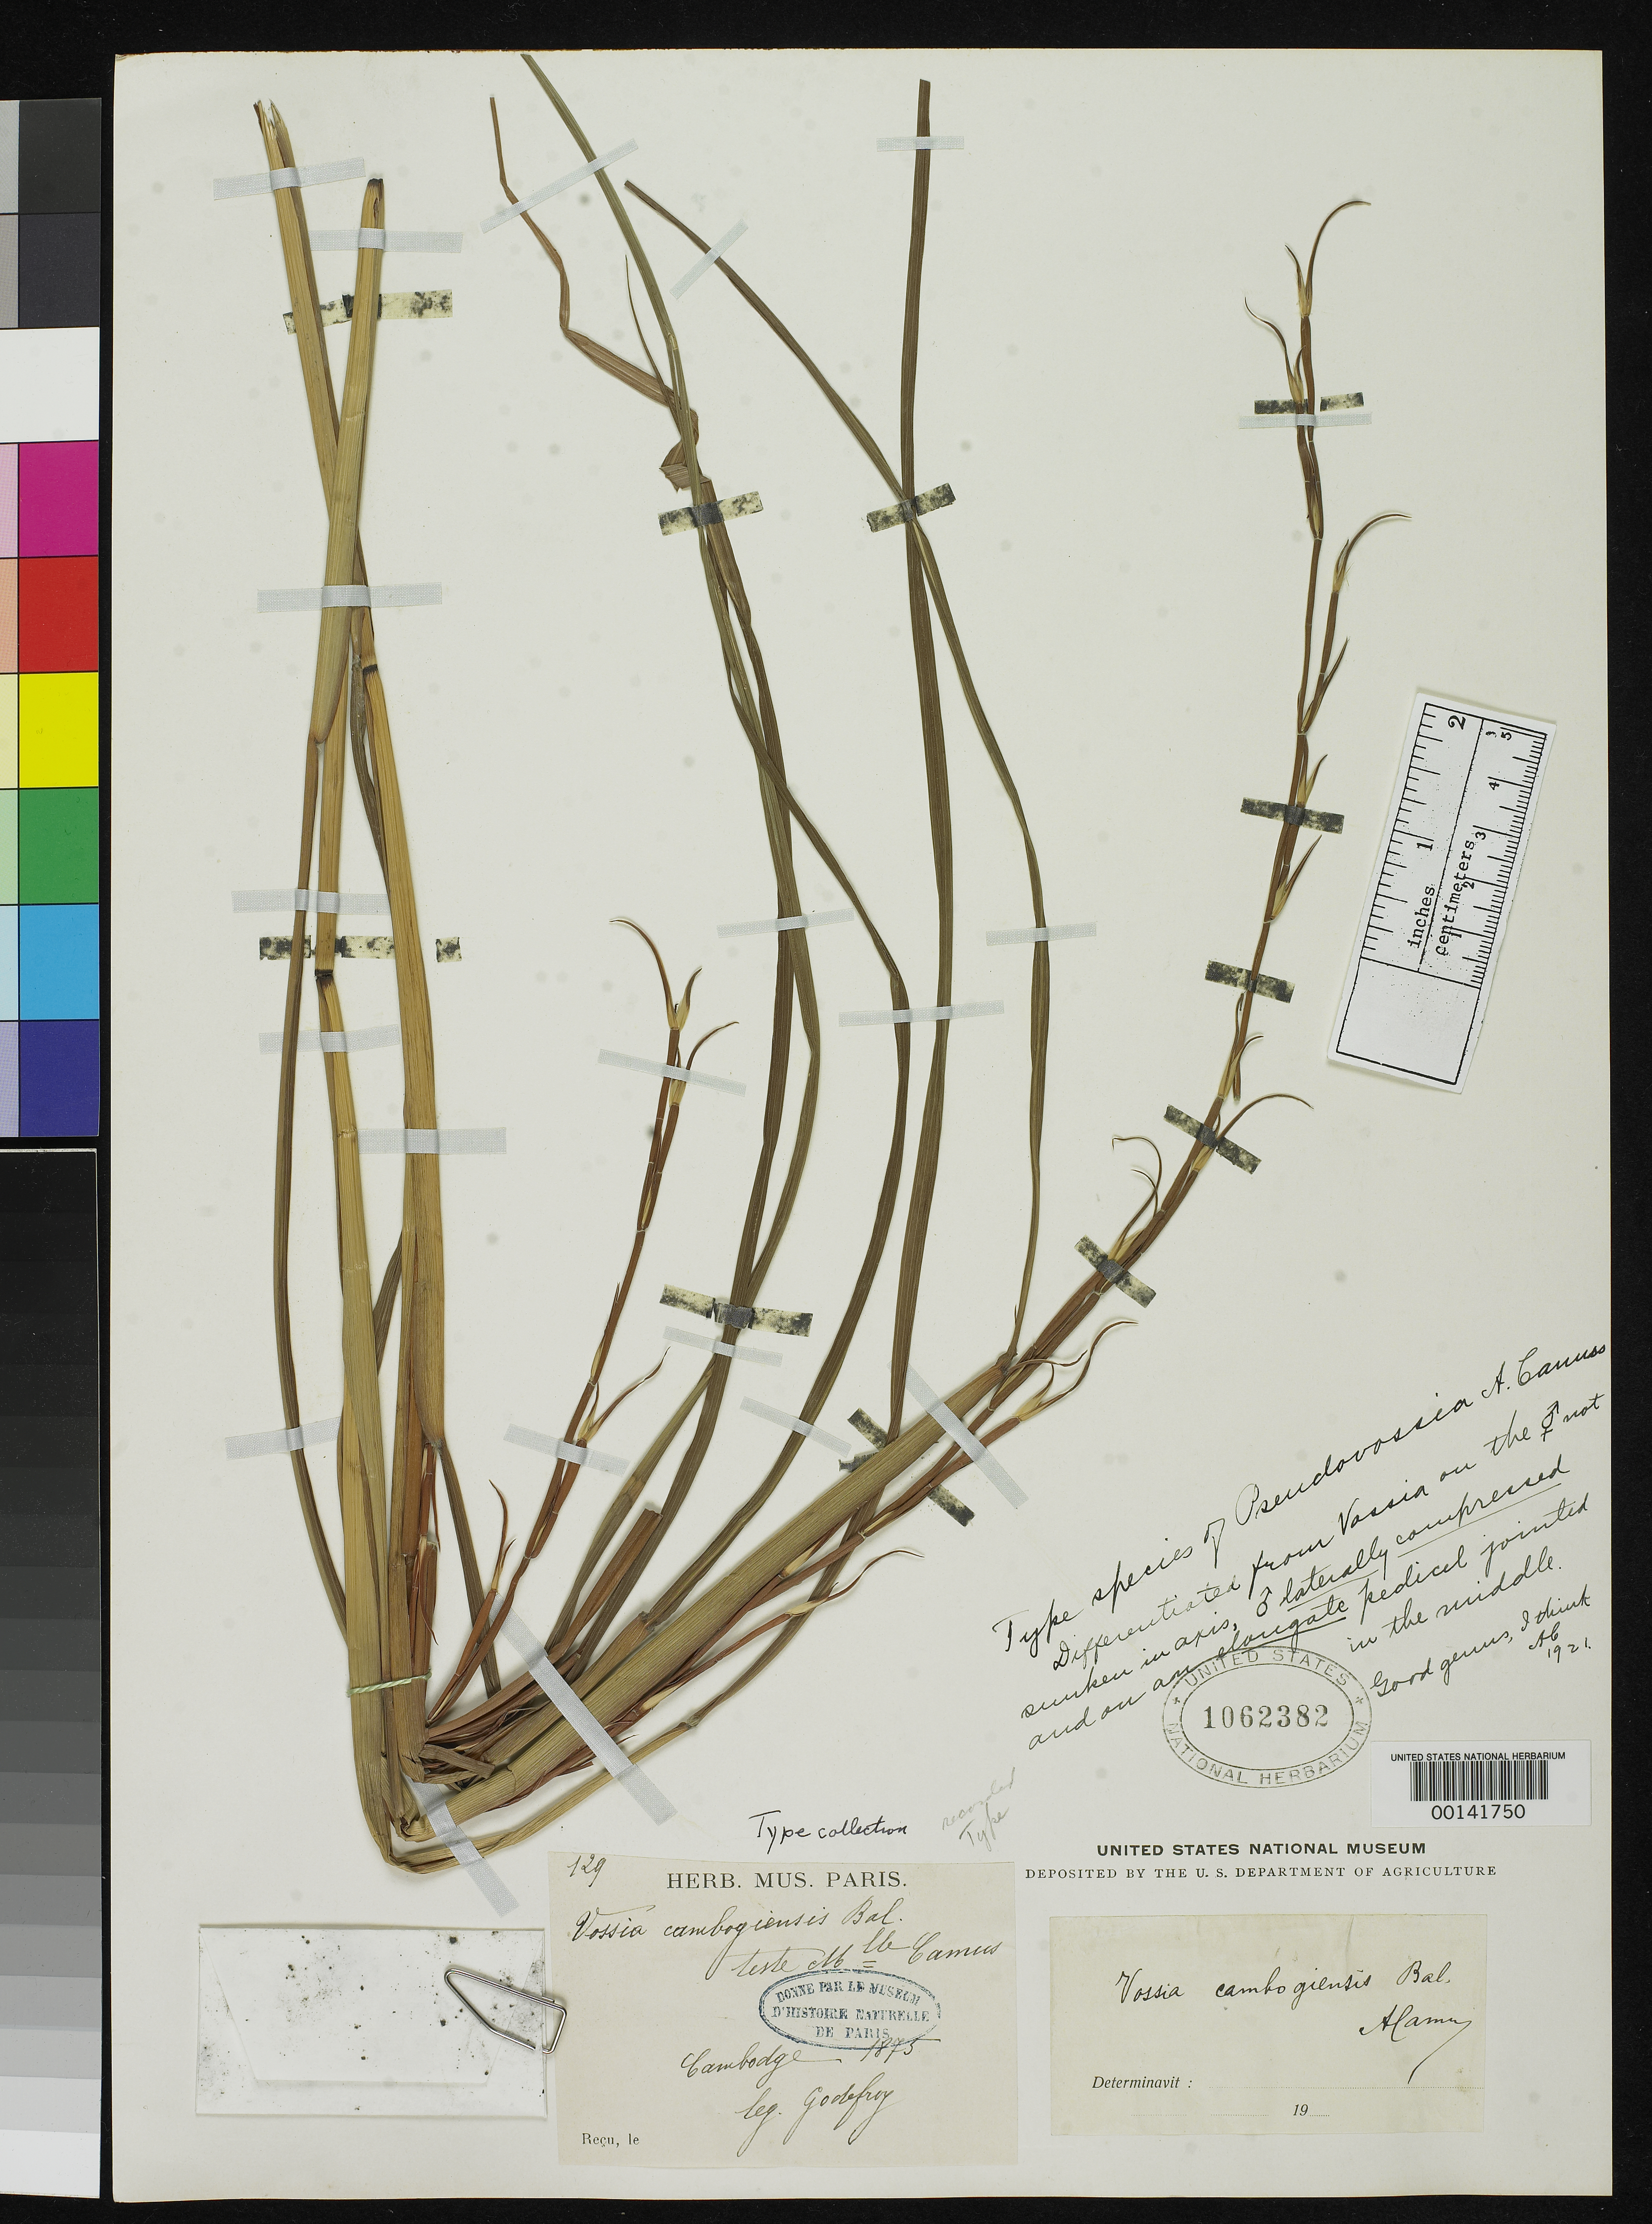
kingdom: Plantae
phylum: Tracheophyta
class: Liliopsida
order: Poales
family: Poaceae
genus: Vossia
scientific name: Vossia cambogiensis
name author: Balansa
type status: Type Collection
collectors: A. Godefroy-Lebeuf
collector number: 129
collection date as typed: Jun 1875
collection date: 1875-06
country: Cambodia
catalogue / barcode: US 1062382